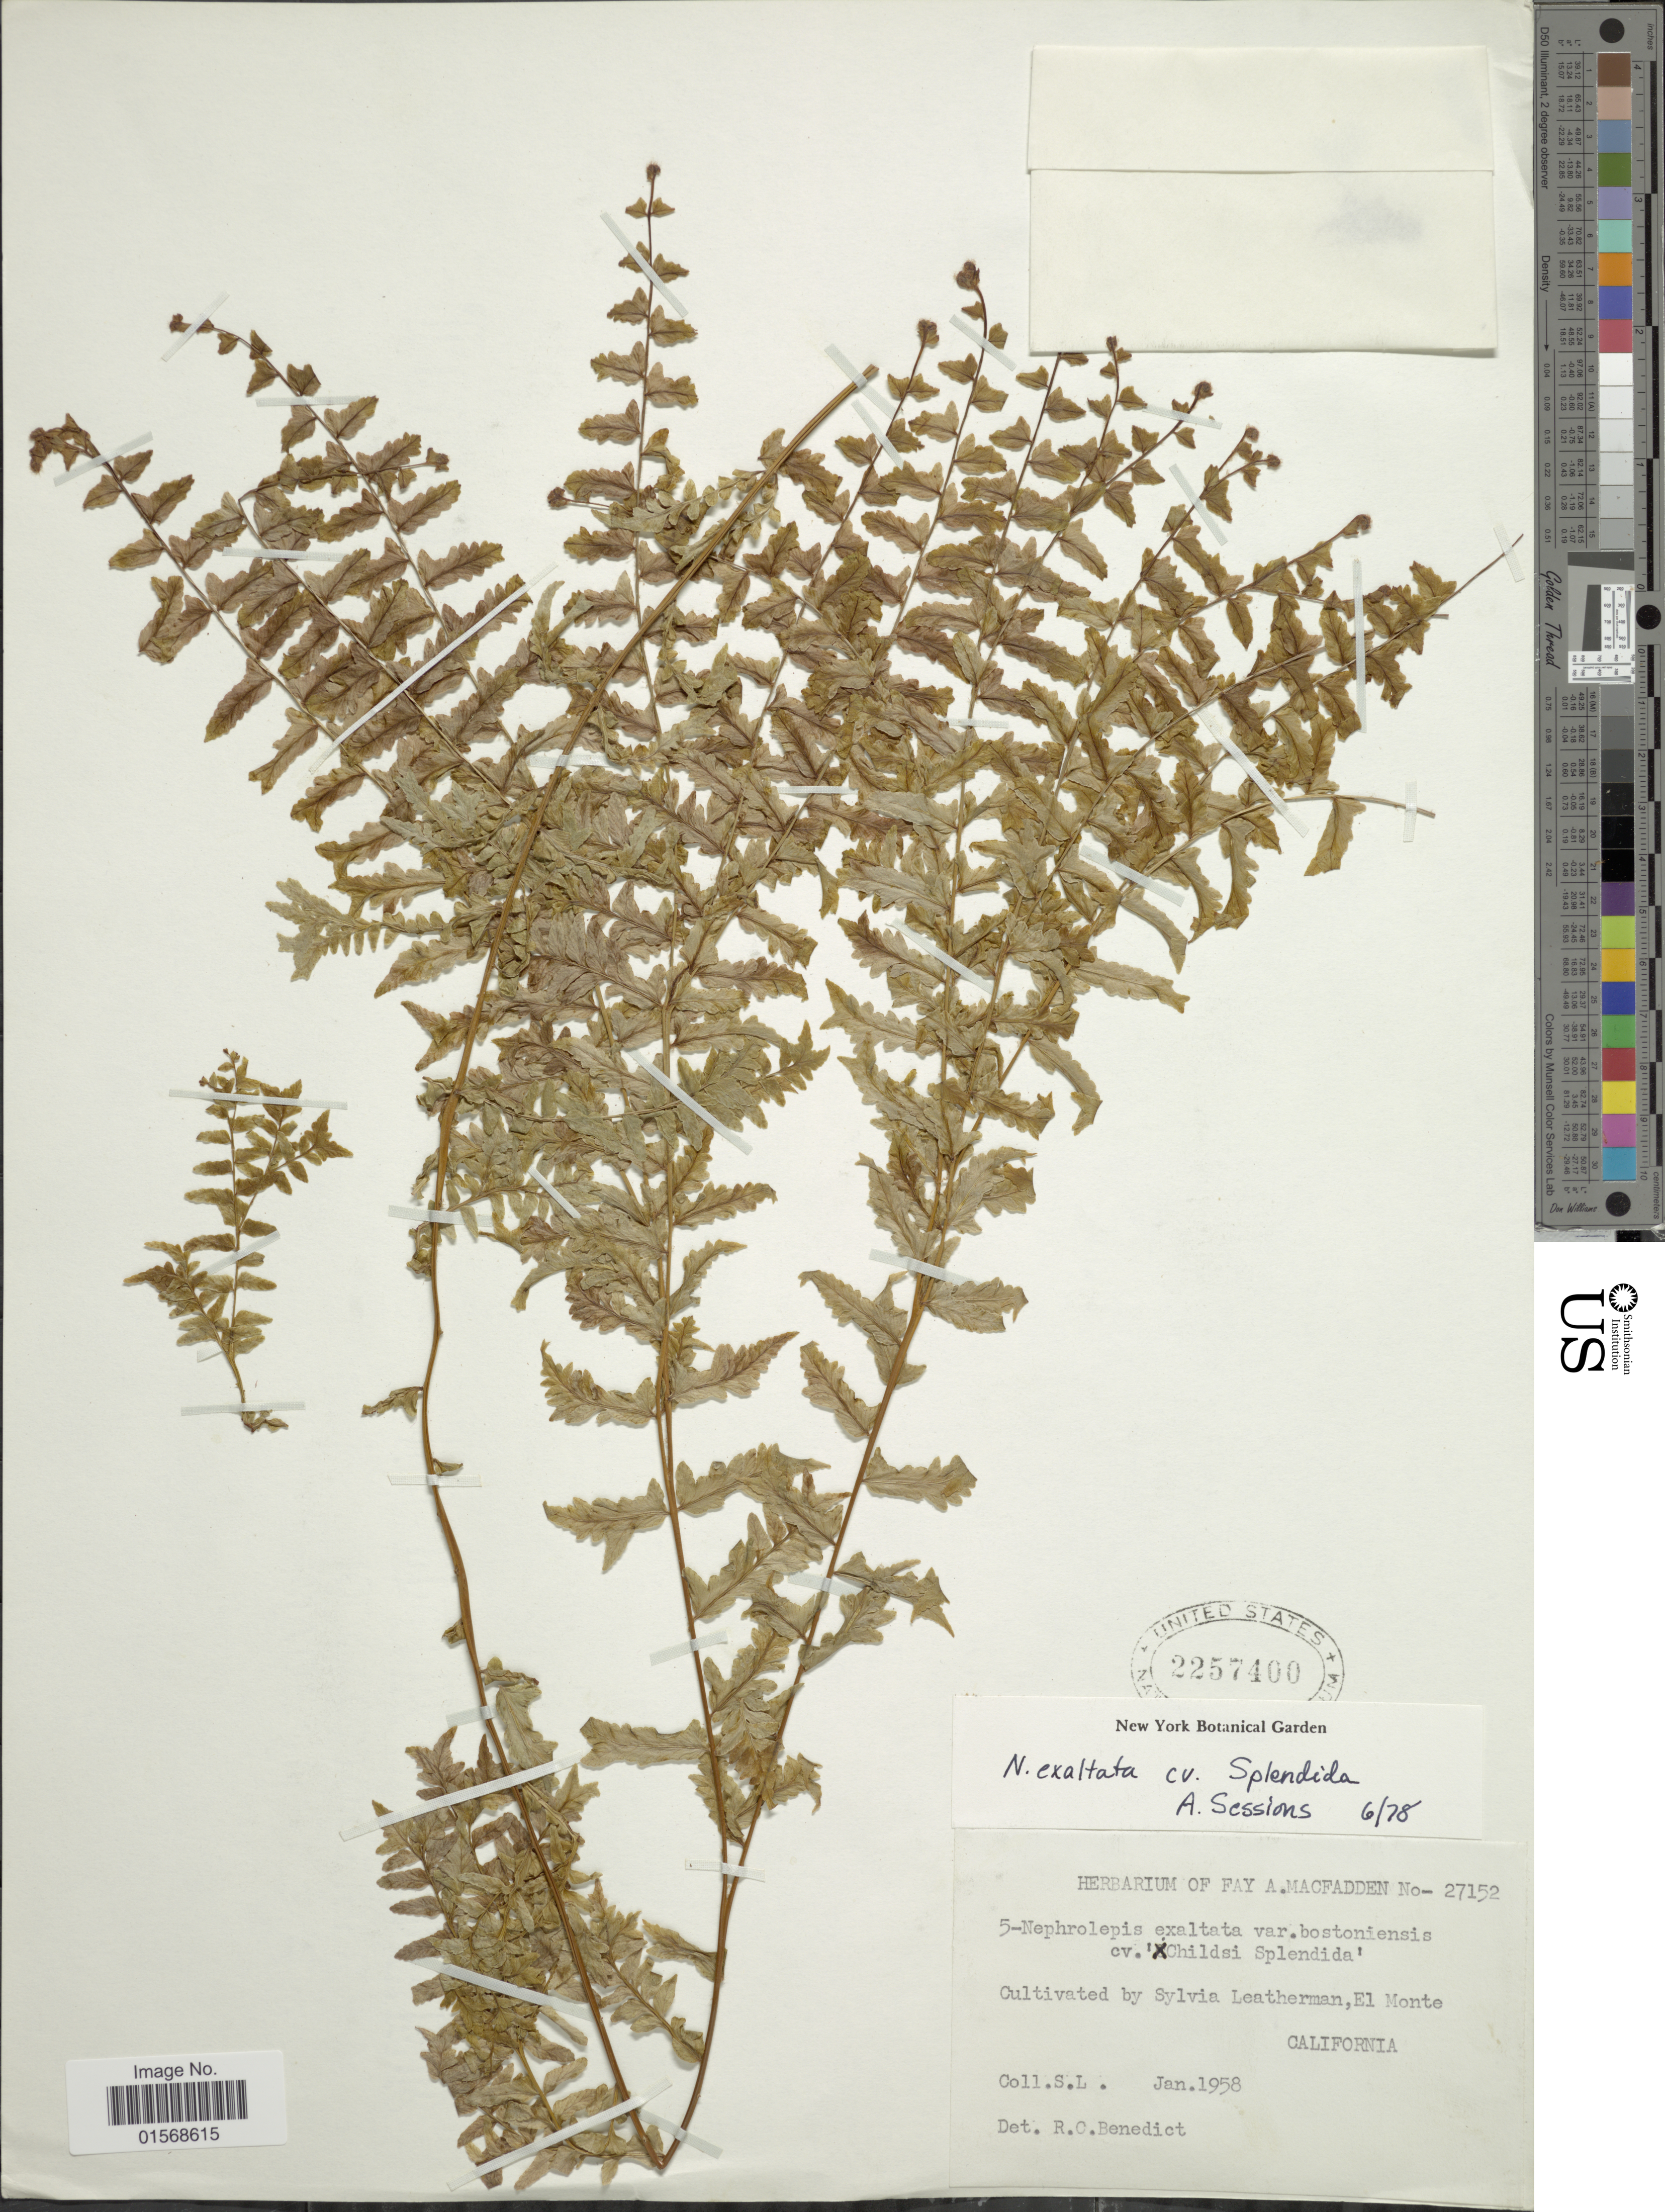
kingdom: Plantae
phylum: Tracheophyta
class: Polypodiopsida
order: Polypodiales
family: Nephrolepidaceae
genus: Nephrolepis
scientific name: Nephrolepis 'Bif Four'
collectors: S. Leatherman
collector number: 27152?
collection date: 1958-01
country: United States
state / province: California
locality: El Monte, California.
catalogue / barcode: US 2257400